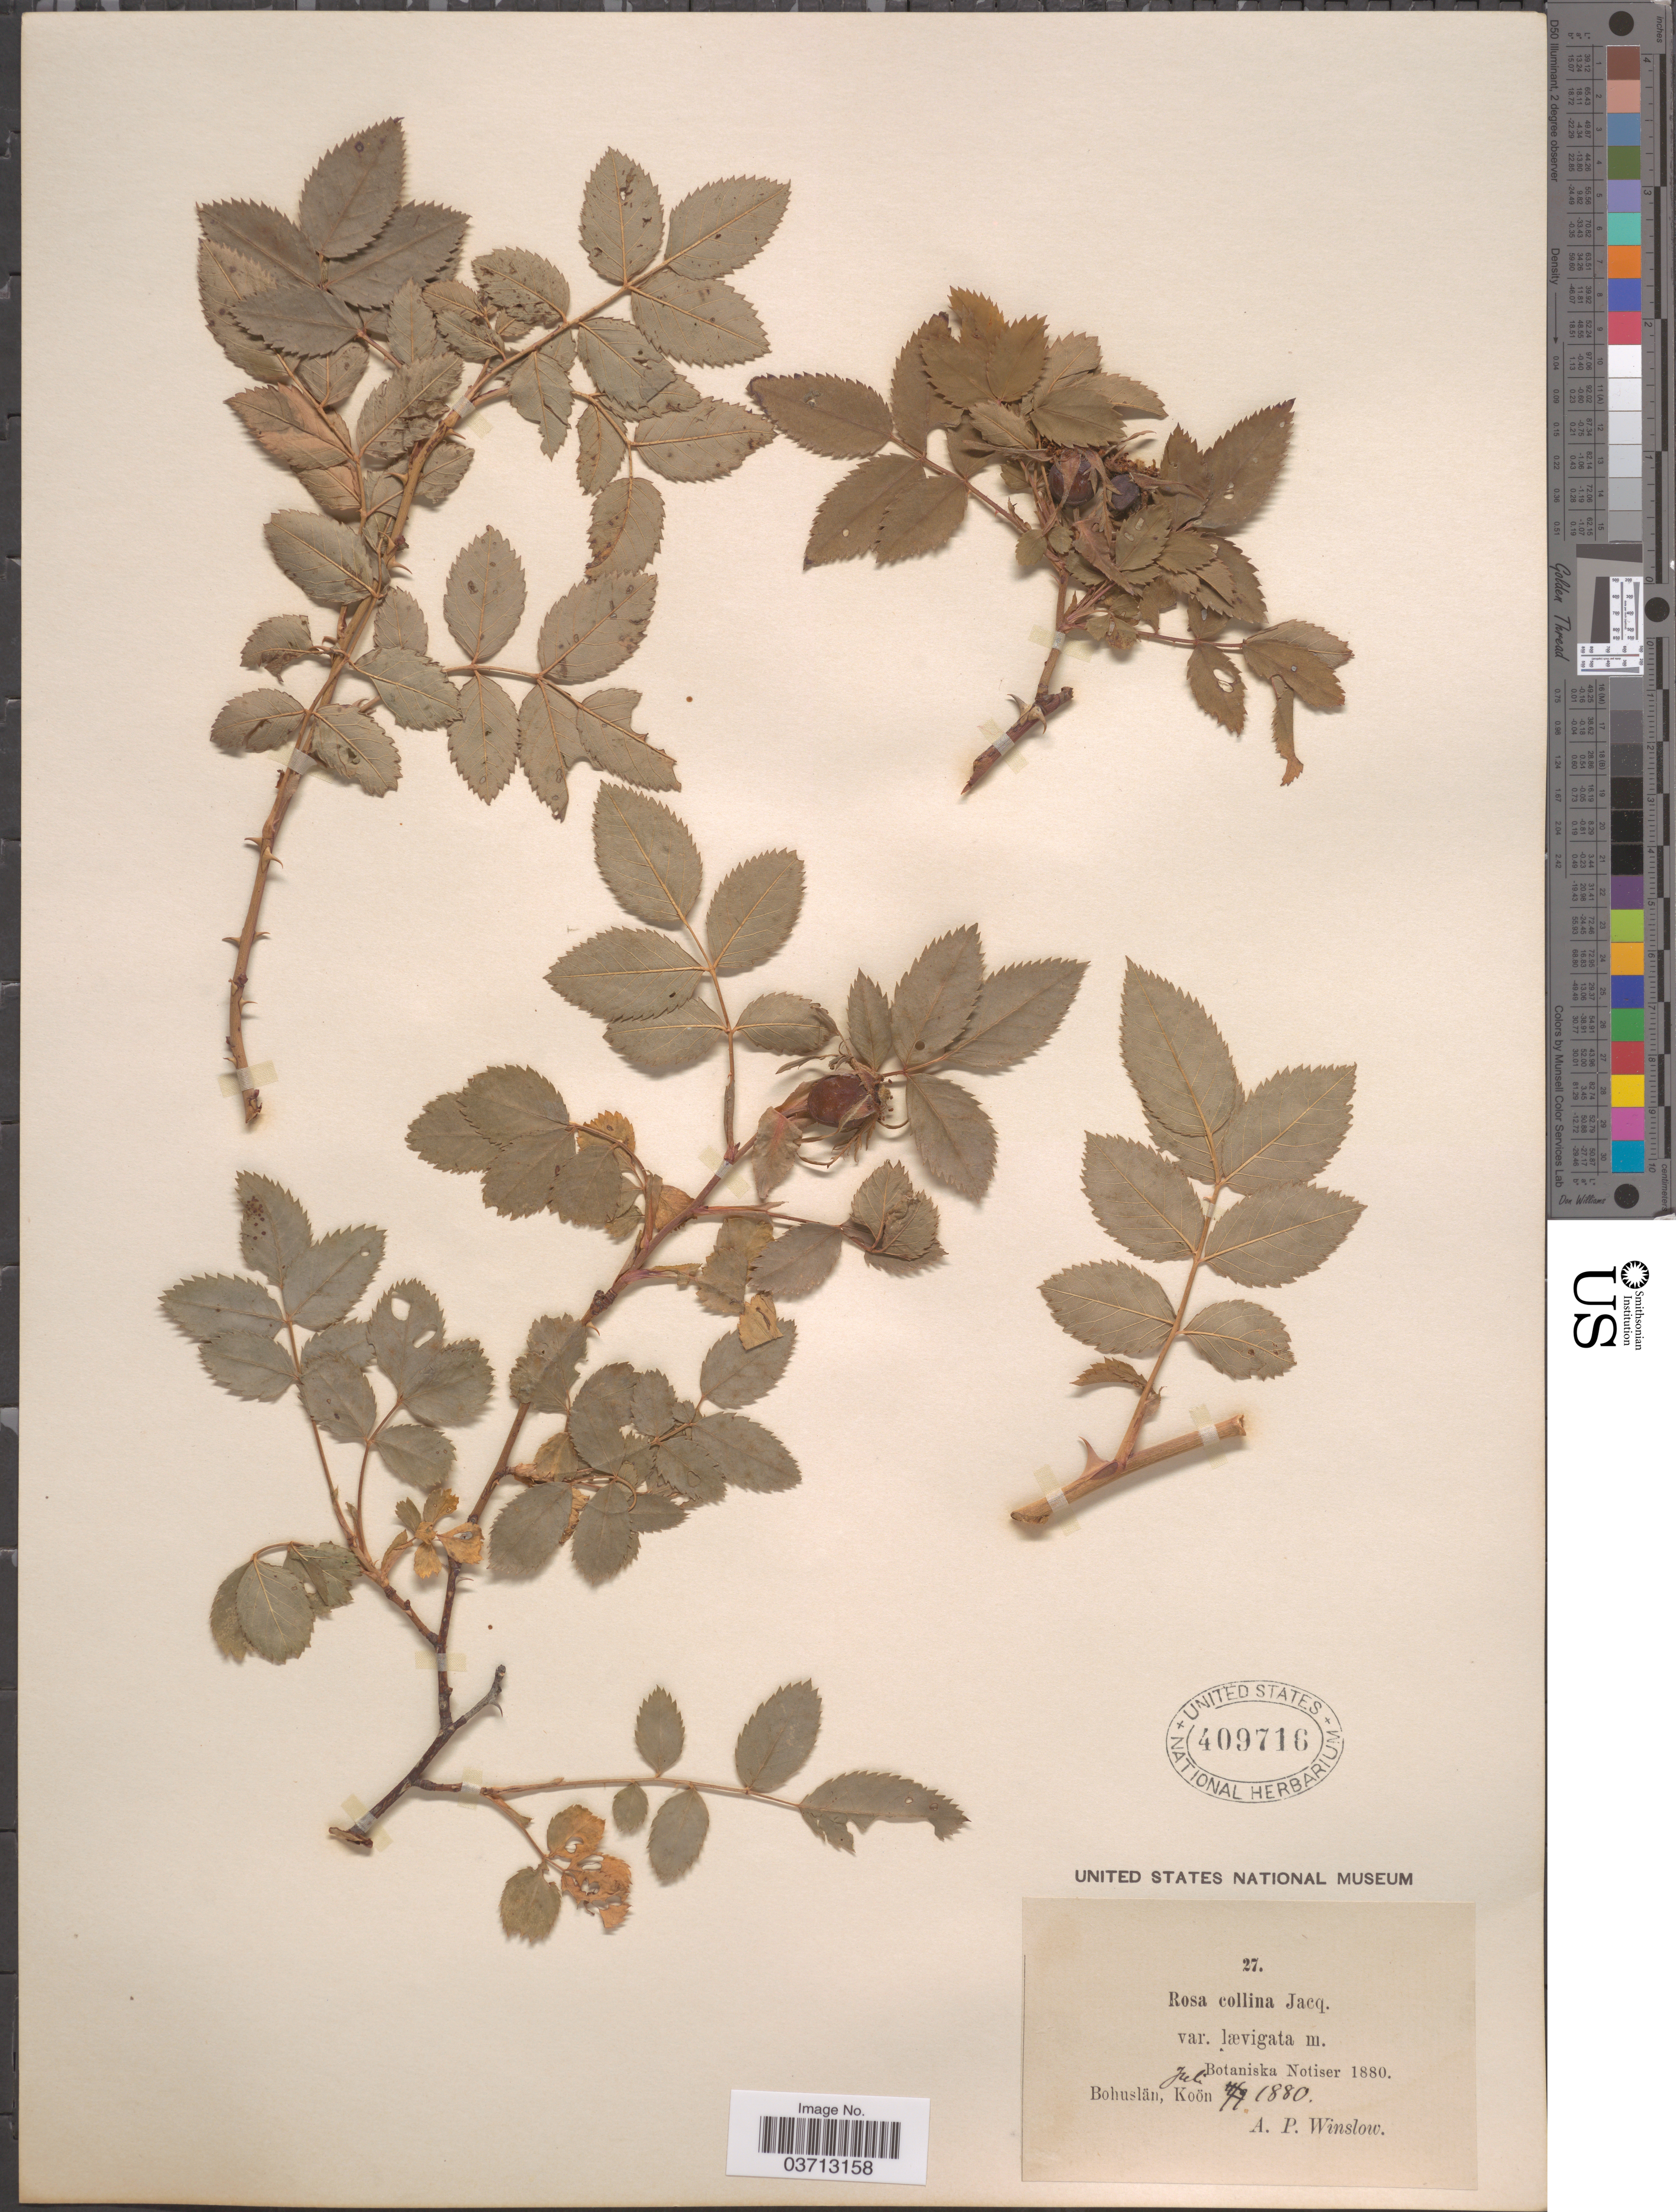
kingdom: Plantae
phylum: Tracheophyta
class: Magnoliopsida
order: Rosales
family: Rosaceae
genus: Rosa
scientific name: Rosa collina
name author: Jacq.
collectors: A. Winslow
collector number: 27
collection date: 1880-07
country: Sweden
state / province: Västra Götaland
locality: Bohuslán, Koön.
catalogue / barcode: US 409716